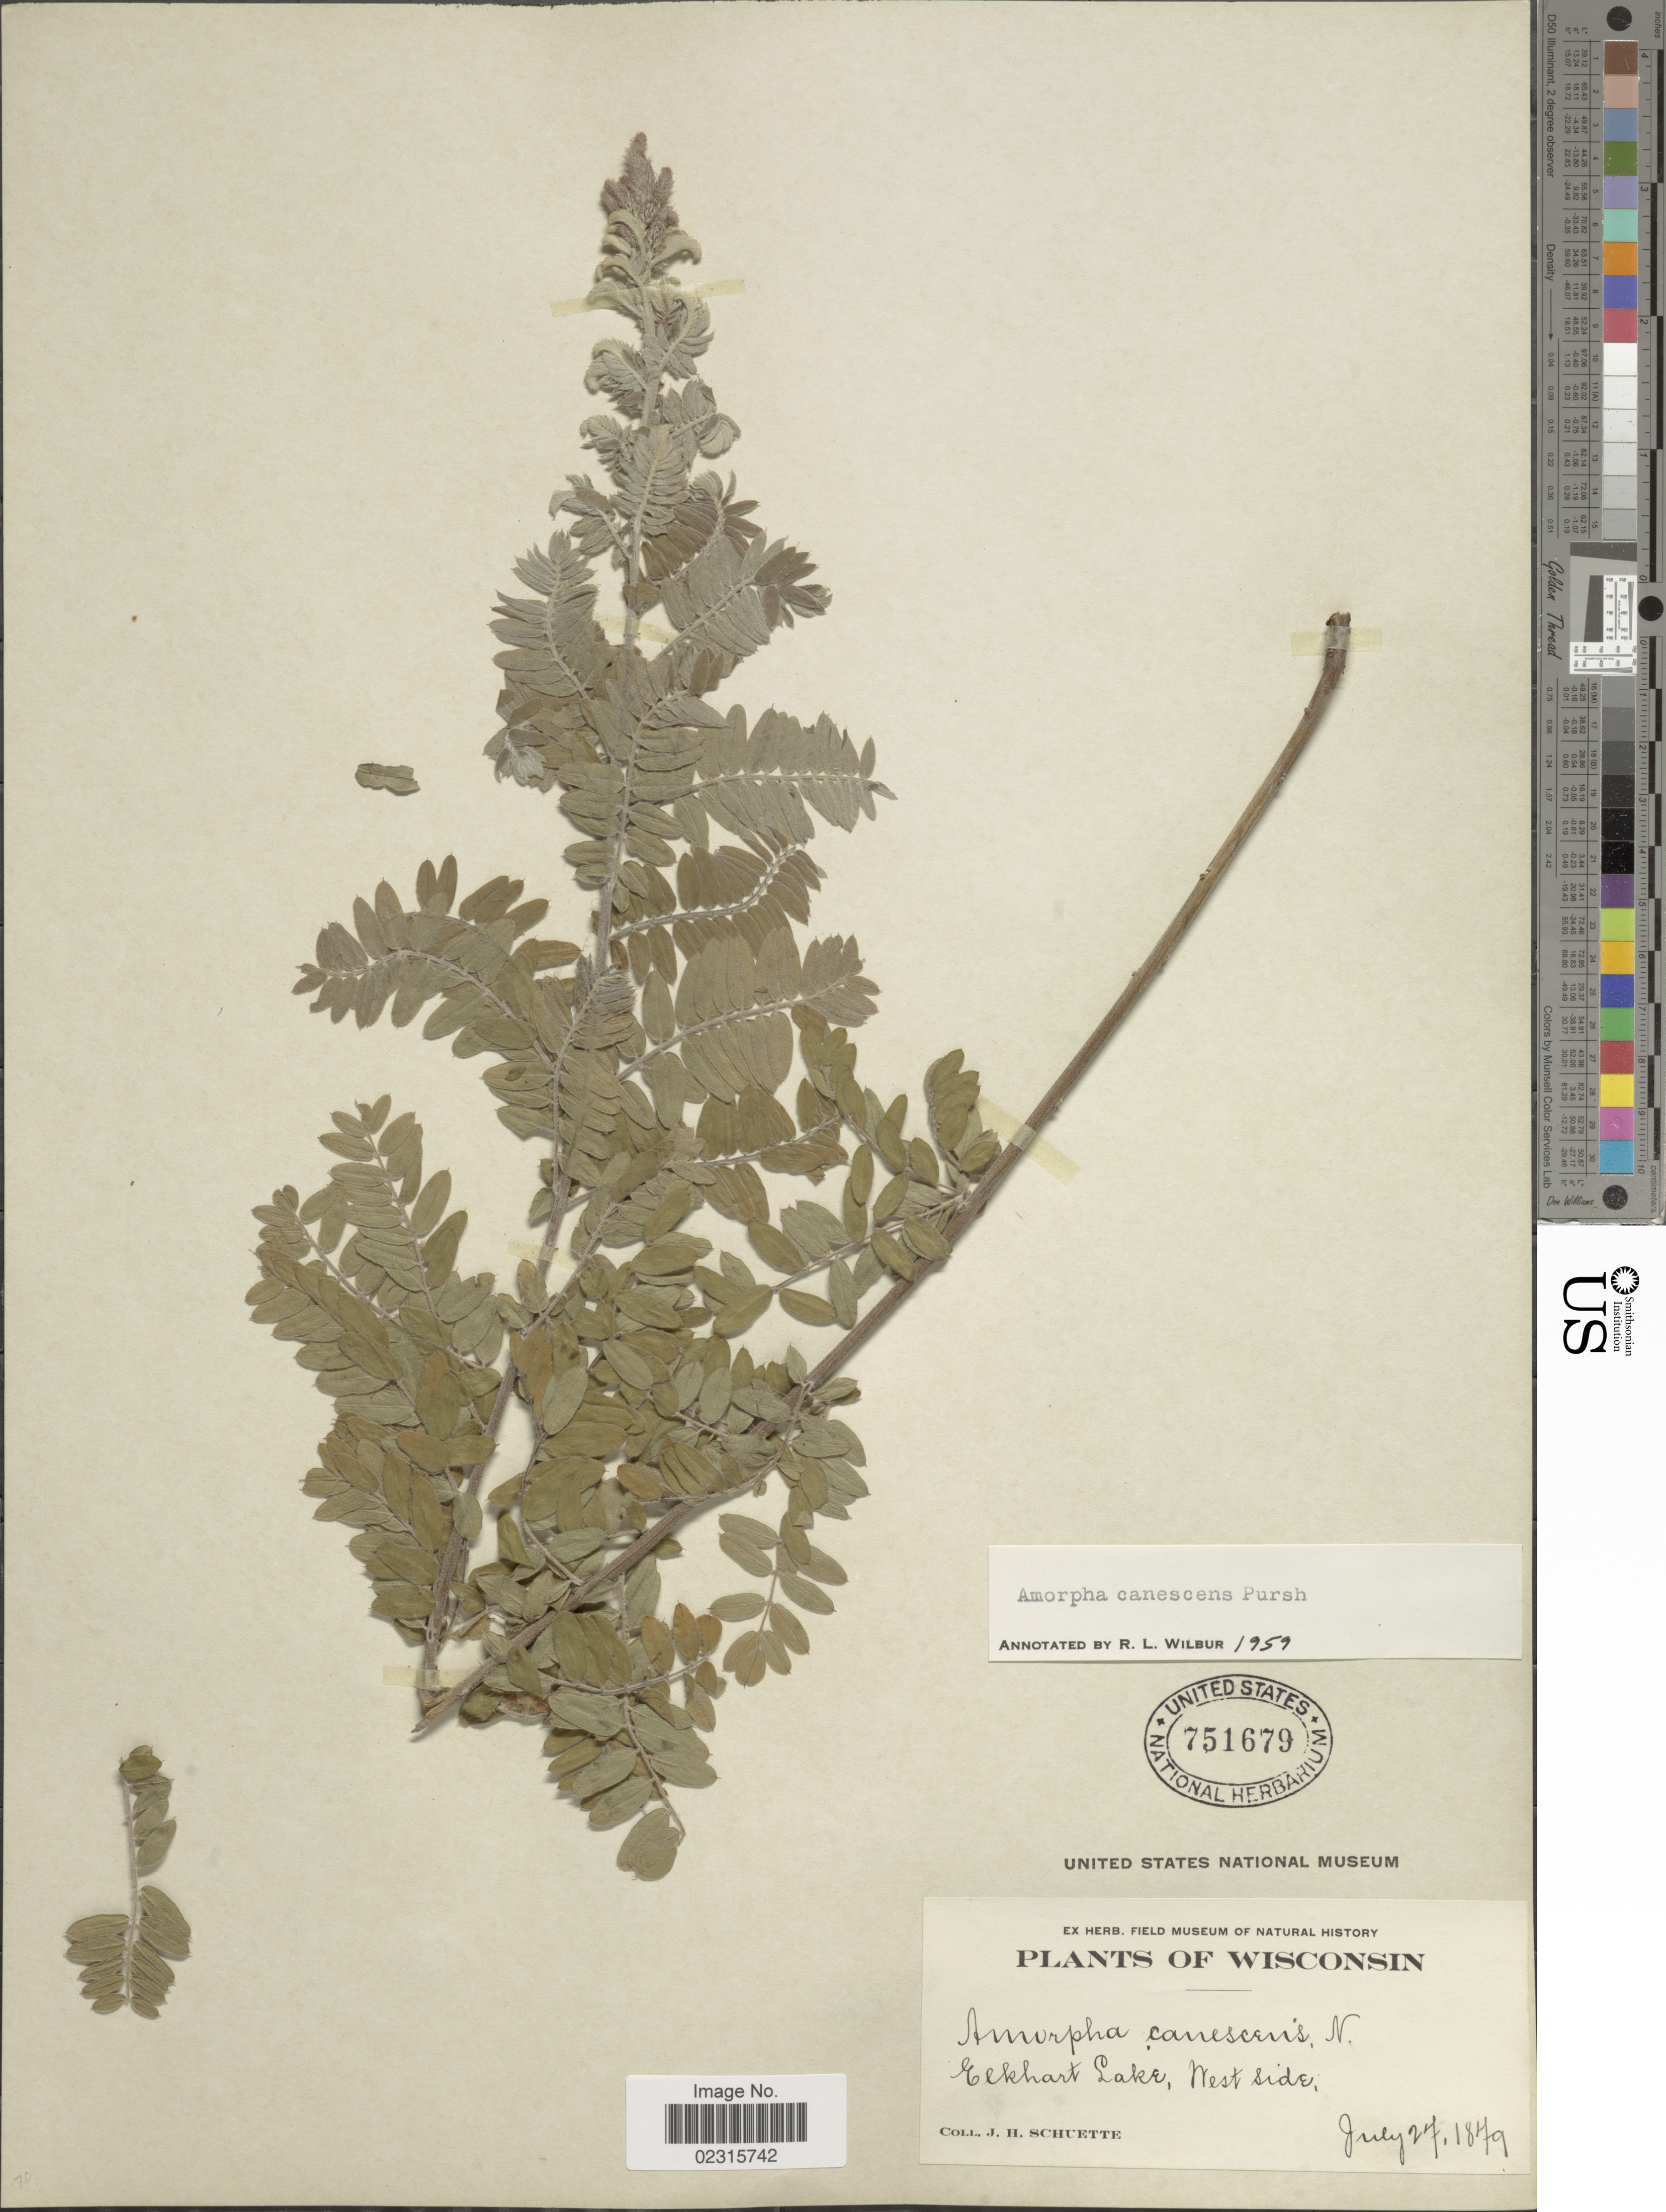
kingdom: Plantae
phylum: Tracheophyta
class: Magnoliopsida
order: Fabales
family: Fabaceae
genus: Amorpha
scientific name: Amorpha canescens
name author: Pursh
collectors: J. H. Schuette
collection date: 1879-07-27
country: United States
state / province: Wisconsin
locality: Elkhart Lake, West side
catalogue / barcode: US 751679